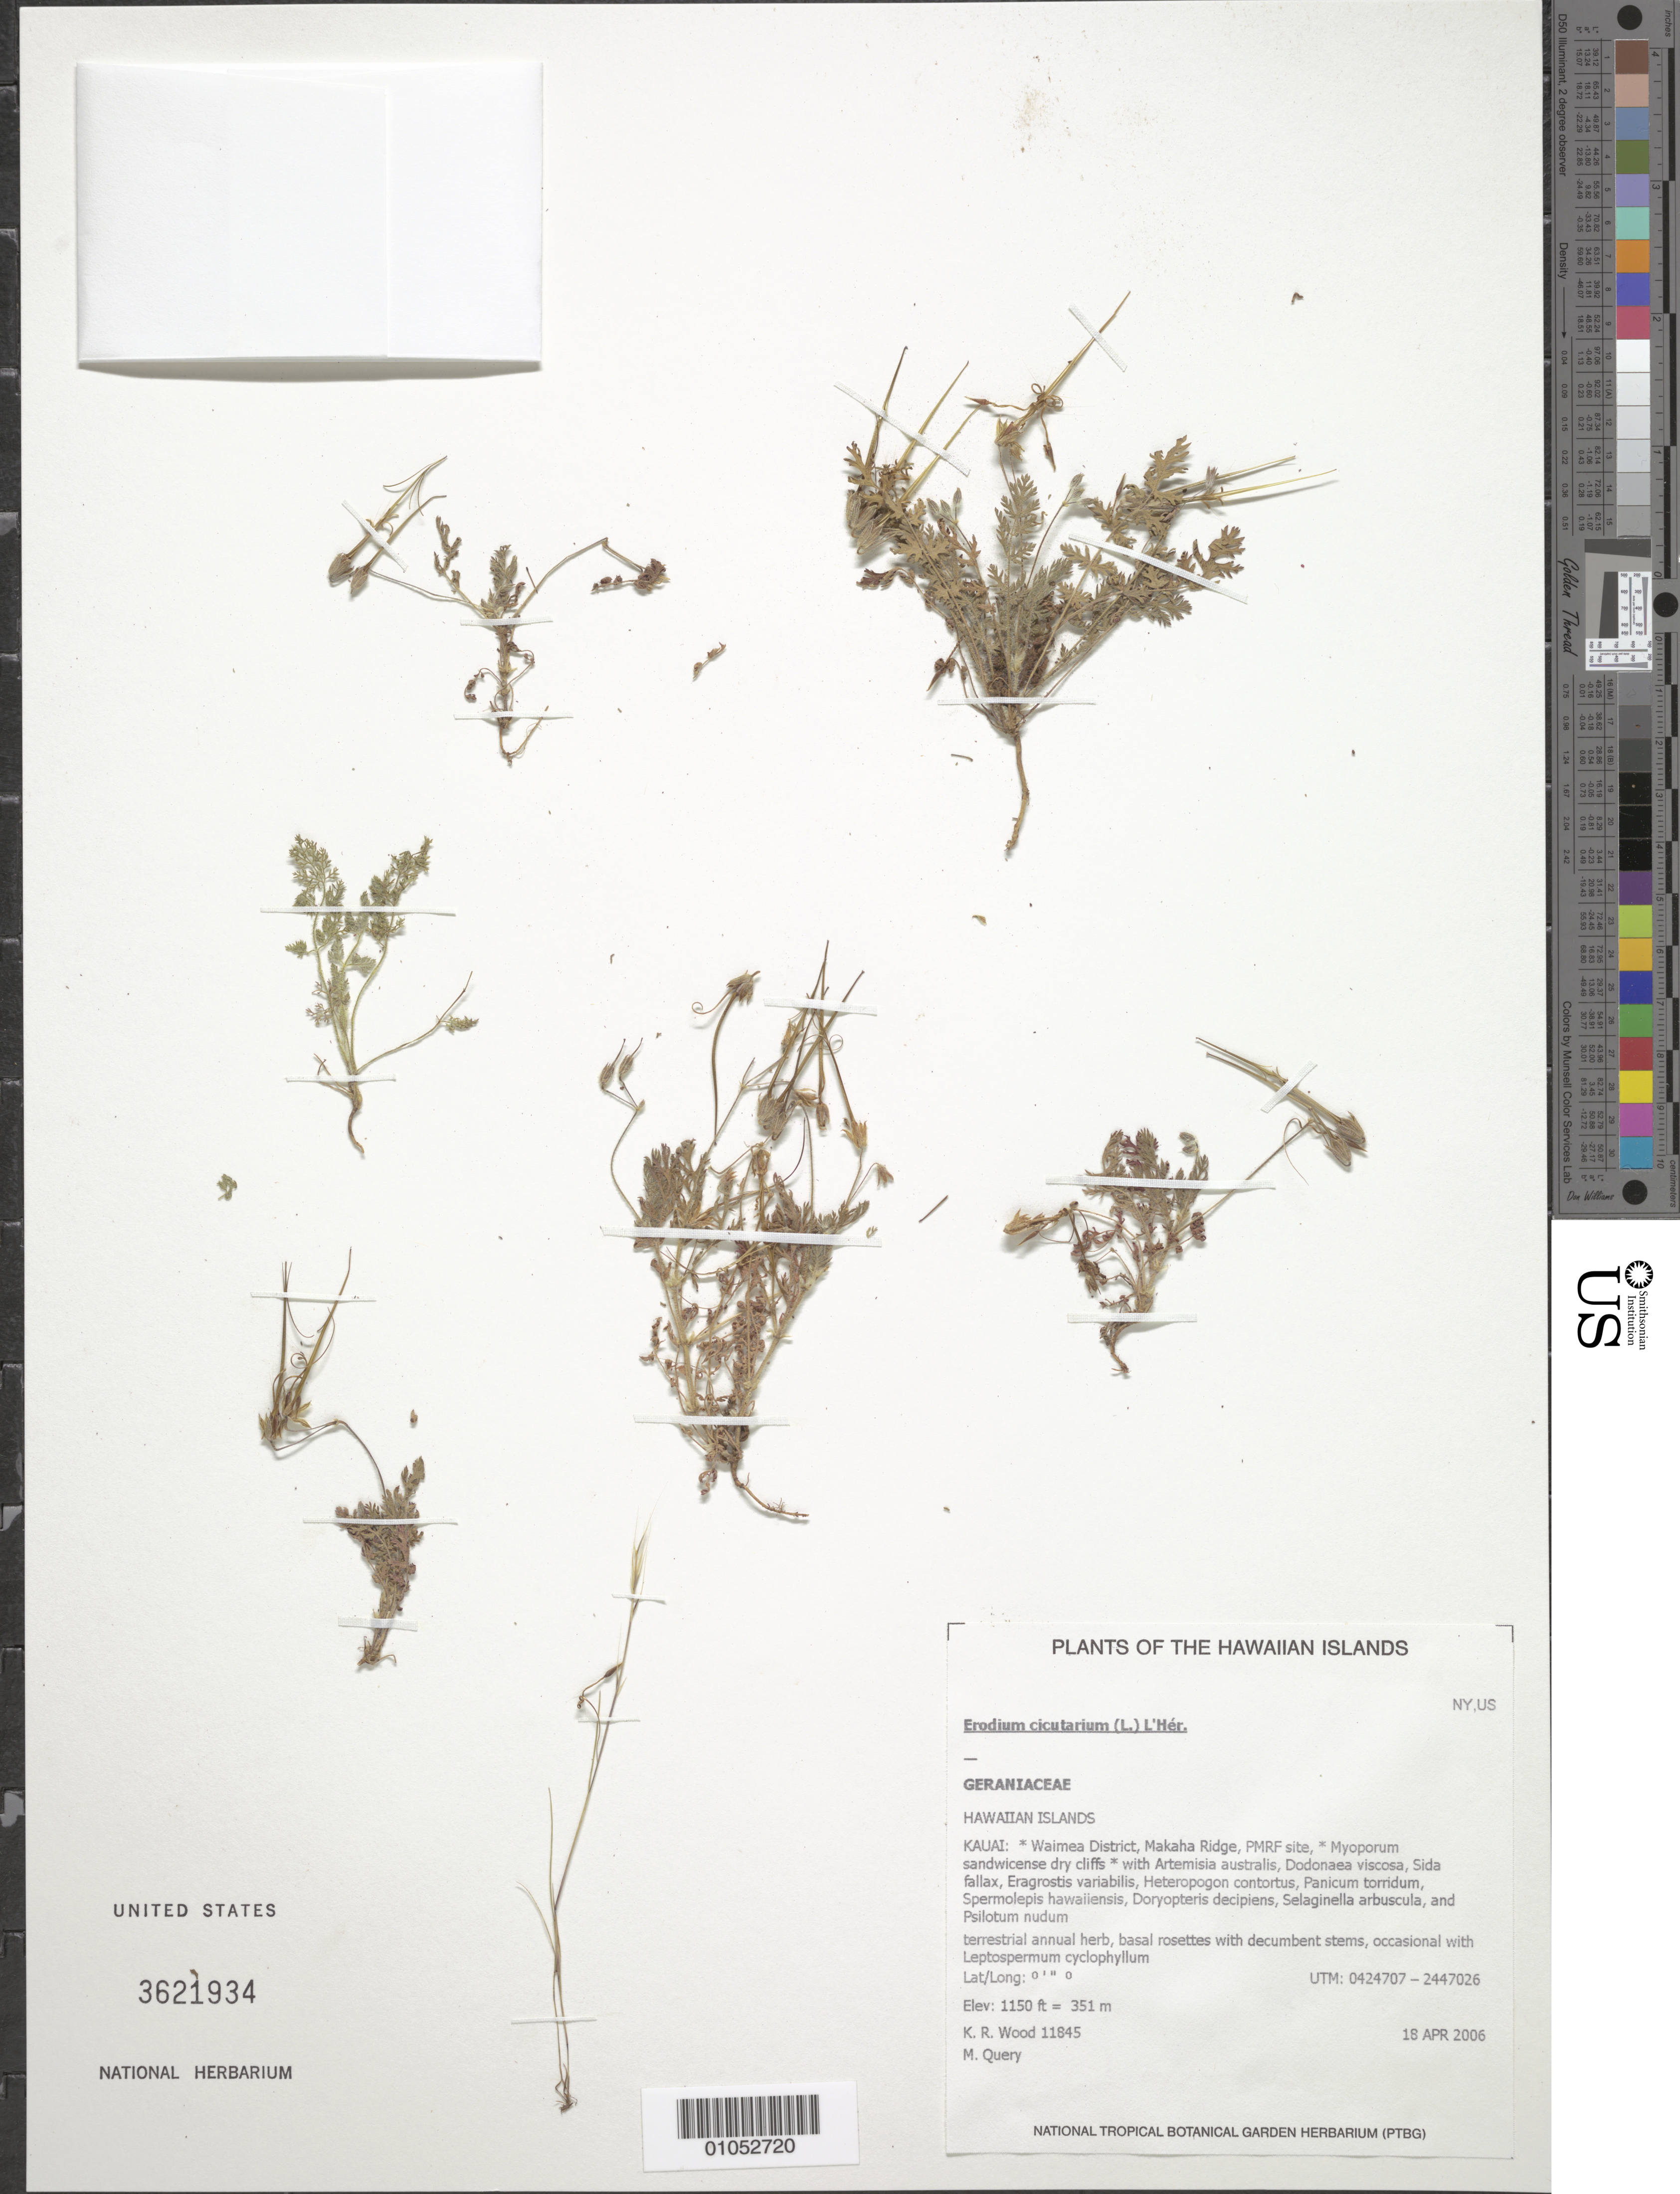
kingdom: Plantae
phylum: Tracheophyta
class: Magnoliopsida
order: Geraniales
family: Geraniaceae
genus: Erodium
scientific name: Erodium cicutarium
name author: (L.) L'Hér.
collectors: K. R. Wood & M. Query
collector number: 11845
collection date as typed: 18 Apr 2006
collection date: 2006-04-18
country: United States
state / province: Hawaii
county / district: Kauai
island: Kaua'i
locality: Waimea District, Makaha Ridge, PMRF site.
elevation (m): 351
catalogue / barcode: US 3621934